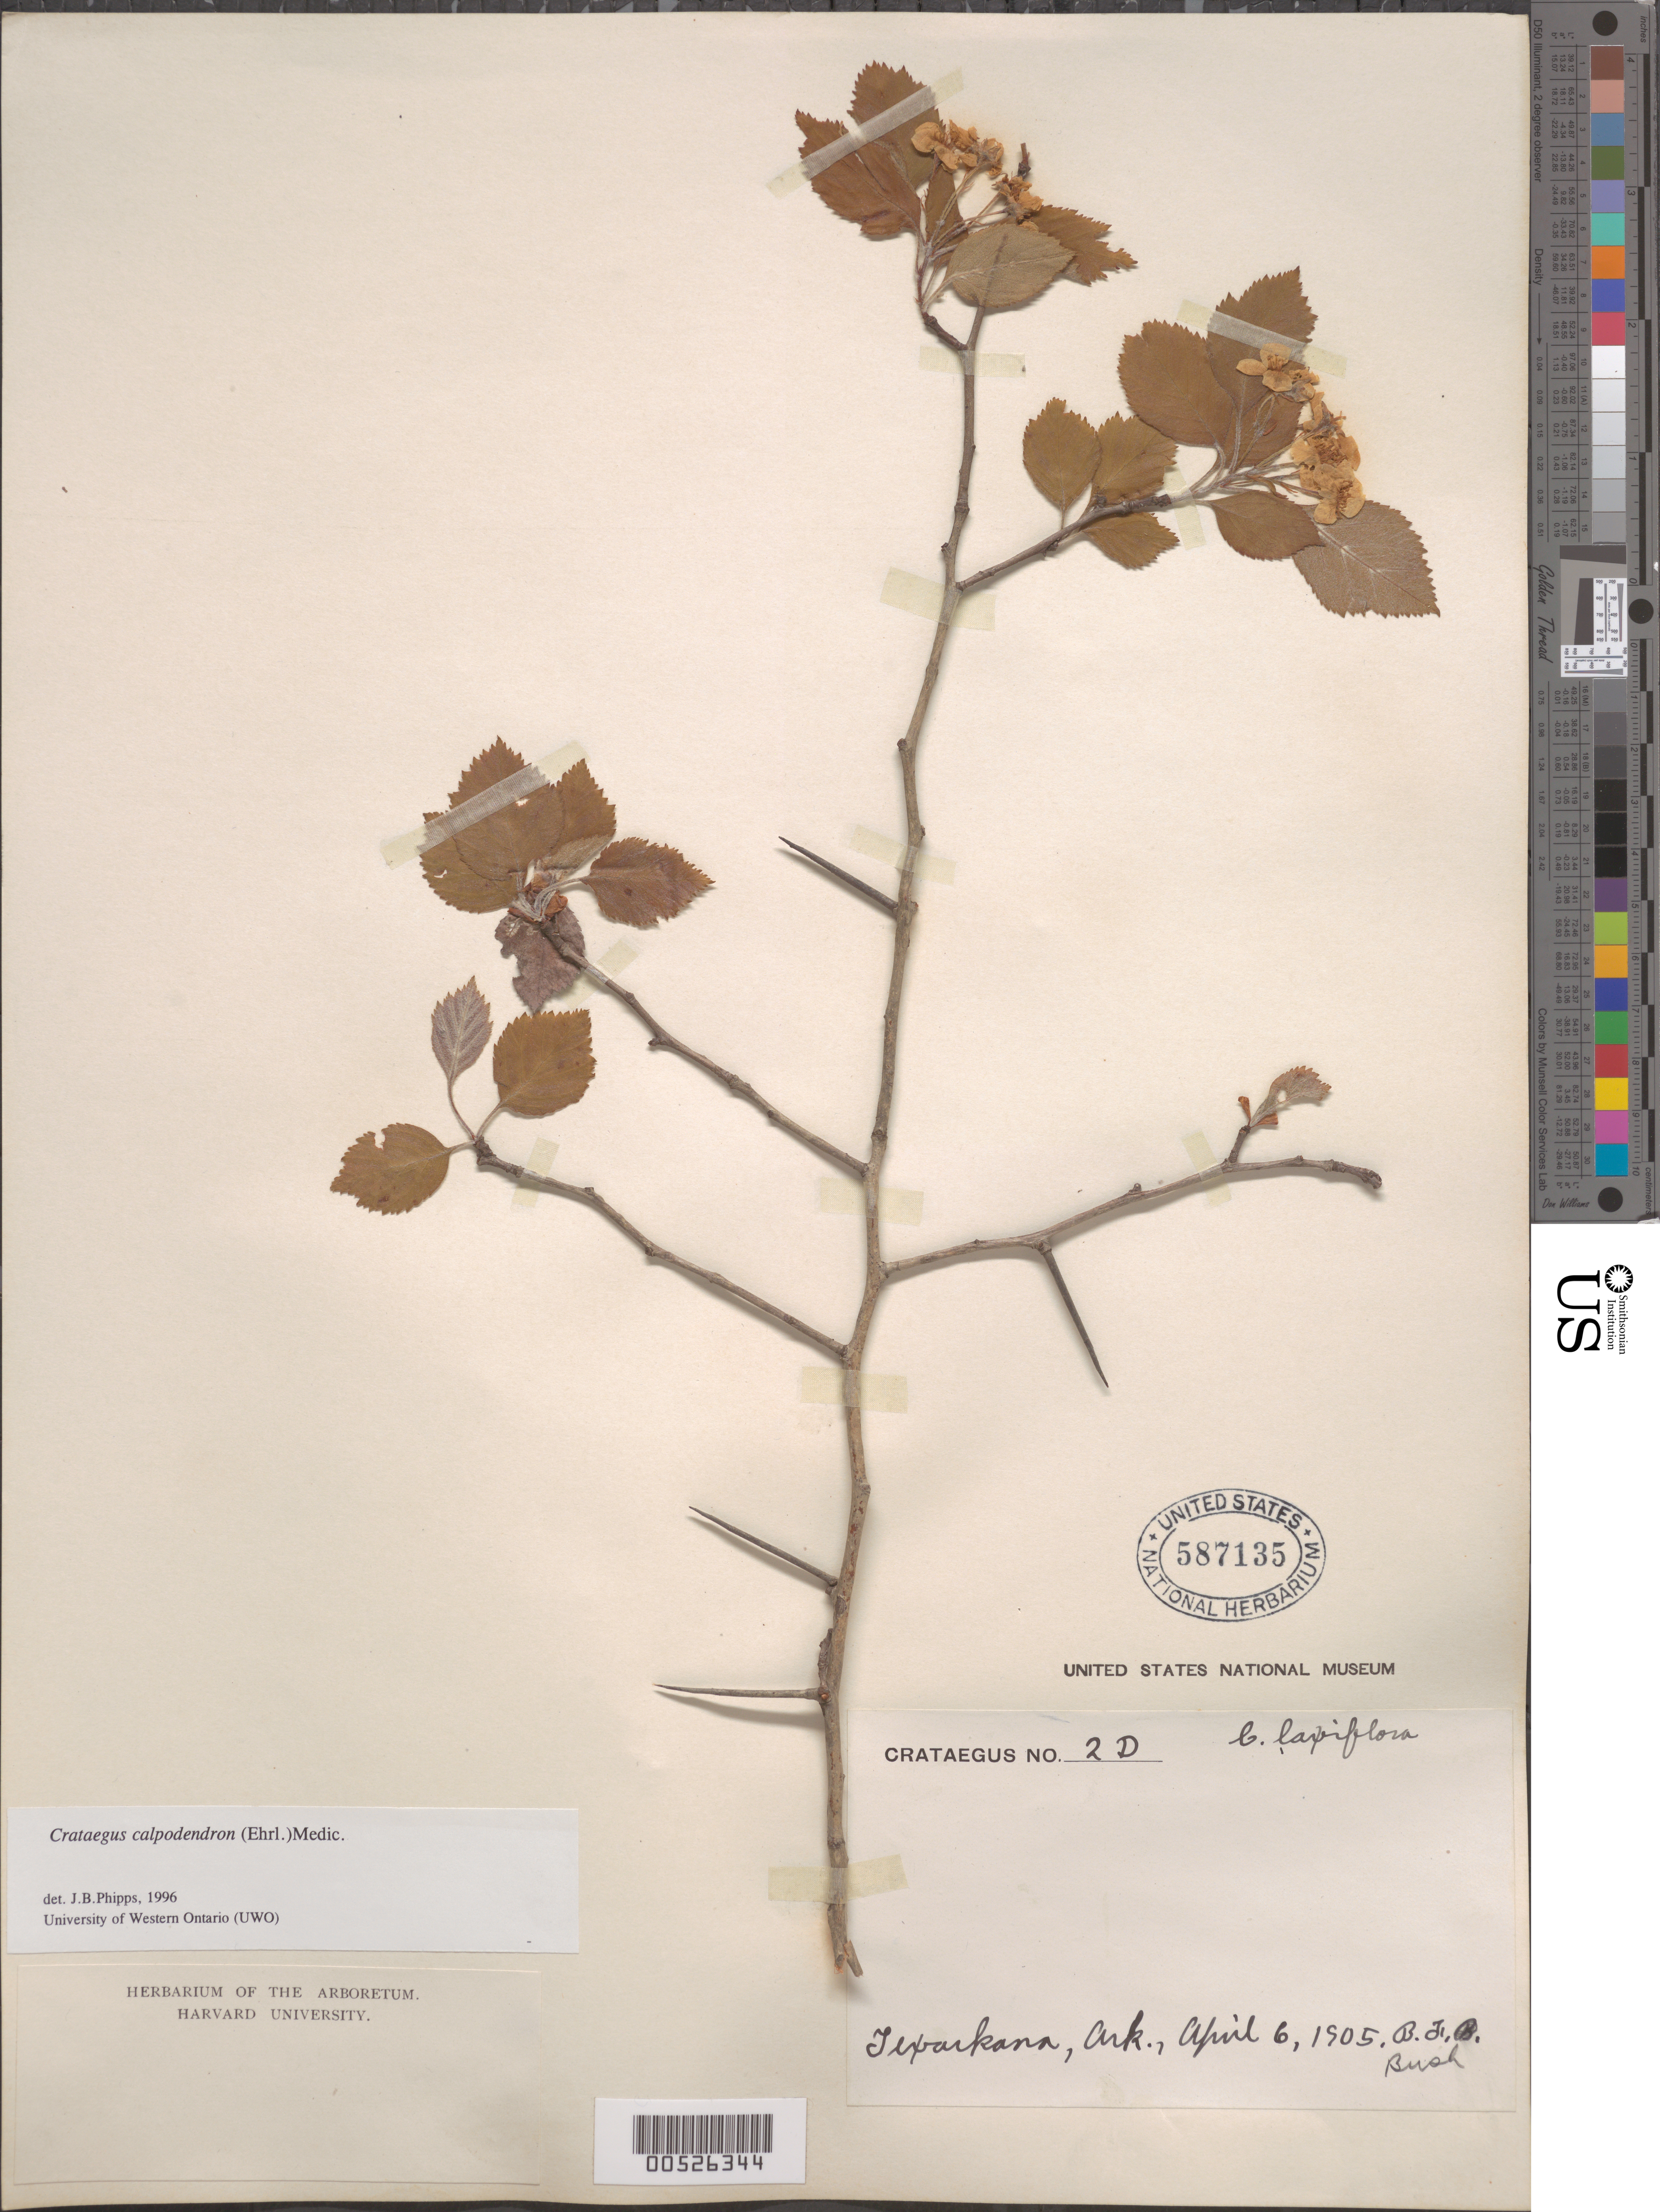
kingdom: Plantae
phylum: Tracheophyta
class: Magnoliopsida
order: Rosales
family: Rosaceae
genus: Crataegus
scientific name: Crataegus calpodendron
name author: (Ehrh.) Medik.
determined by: Phipps, James B., (UWO), University of Western Ontario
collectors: B. F. Bush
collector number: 2D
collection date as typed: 06 Apr 1905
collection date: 1905-04-06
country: United States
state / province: Arkansas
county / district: Miller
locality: Texarkana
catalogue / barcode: US 587135